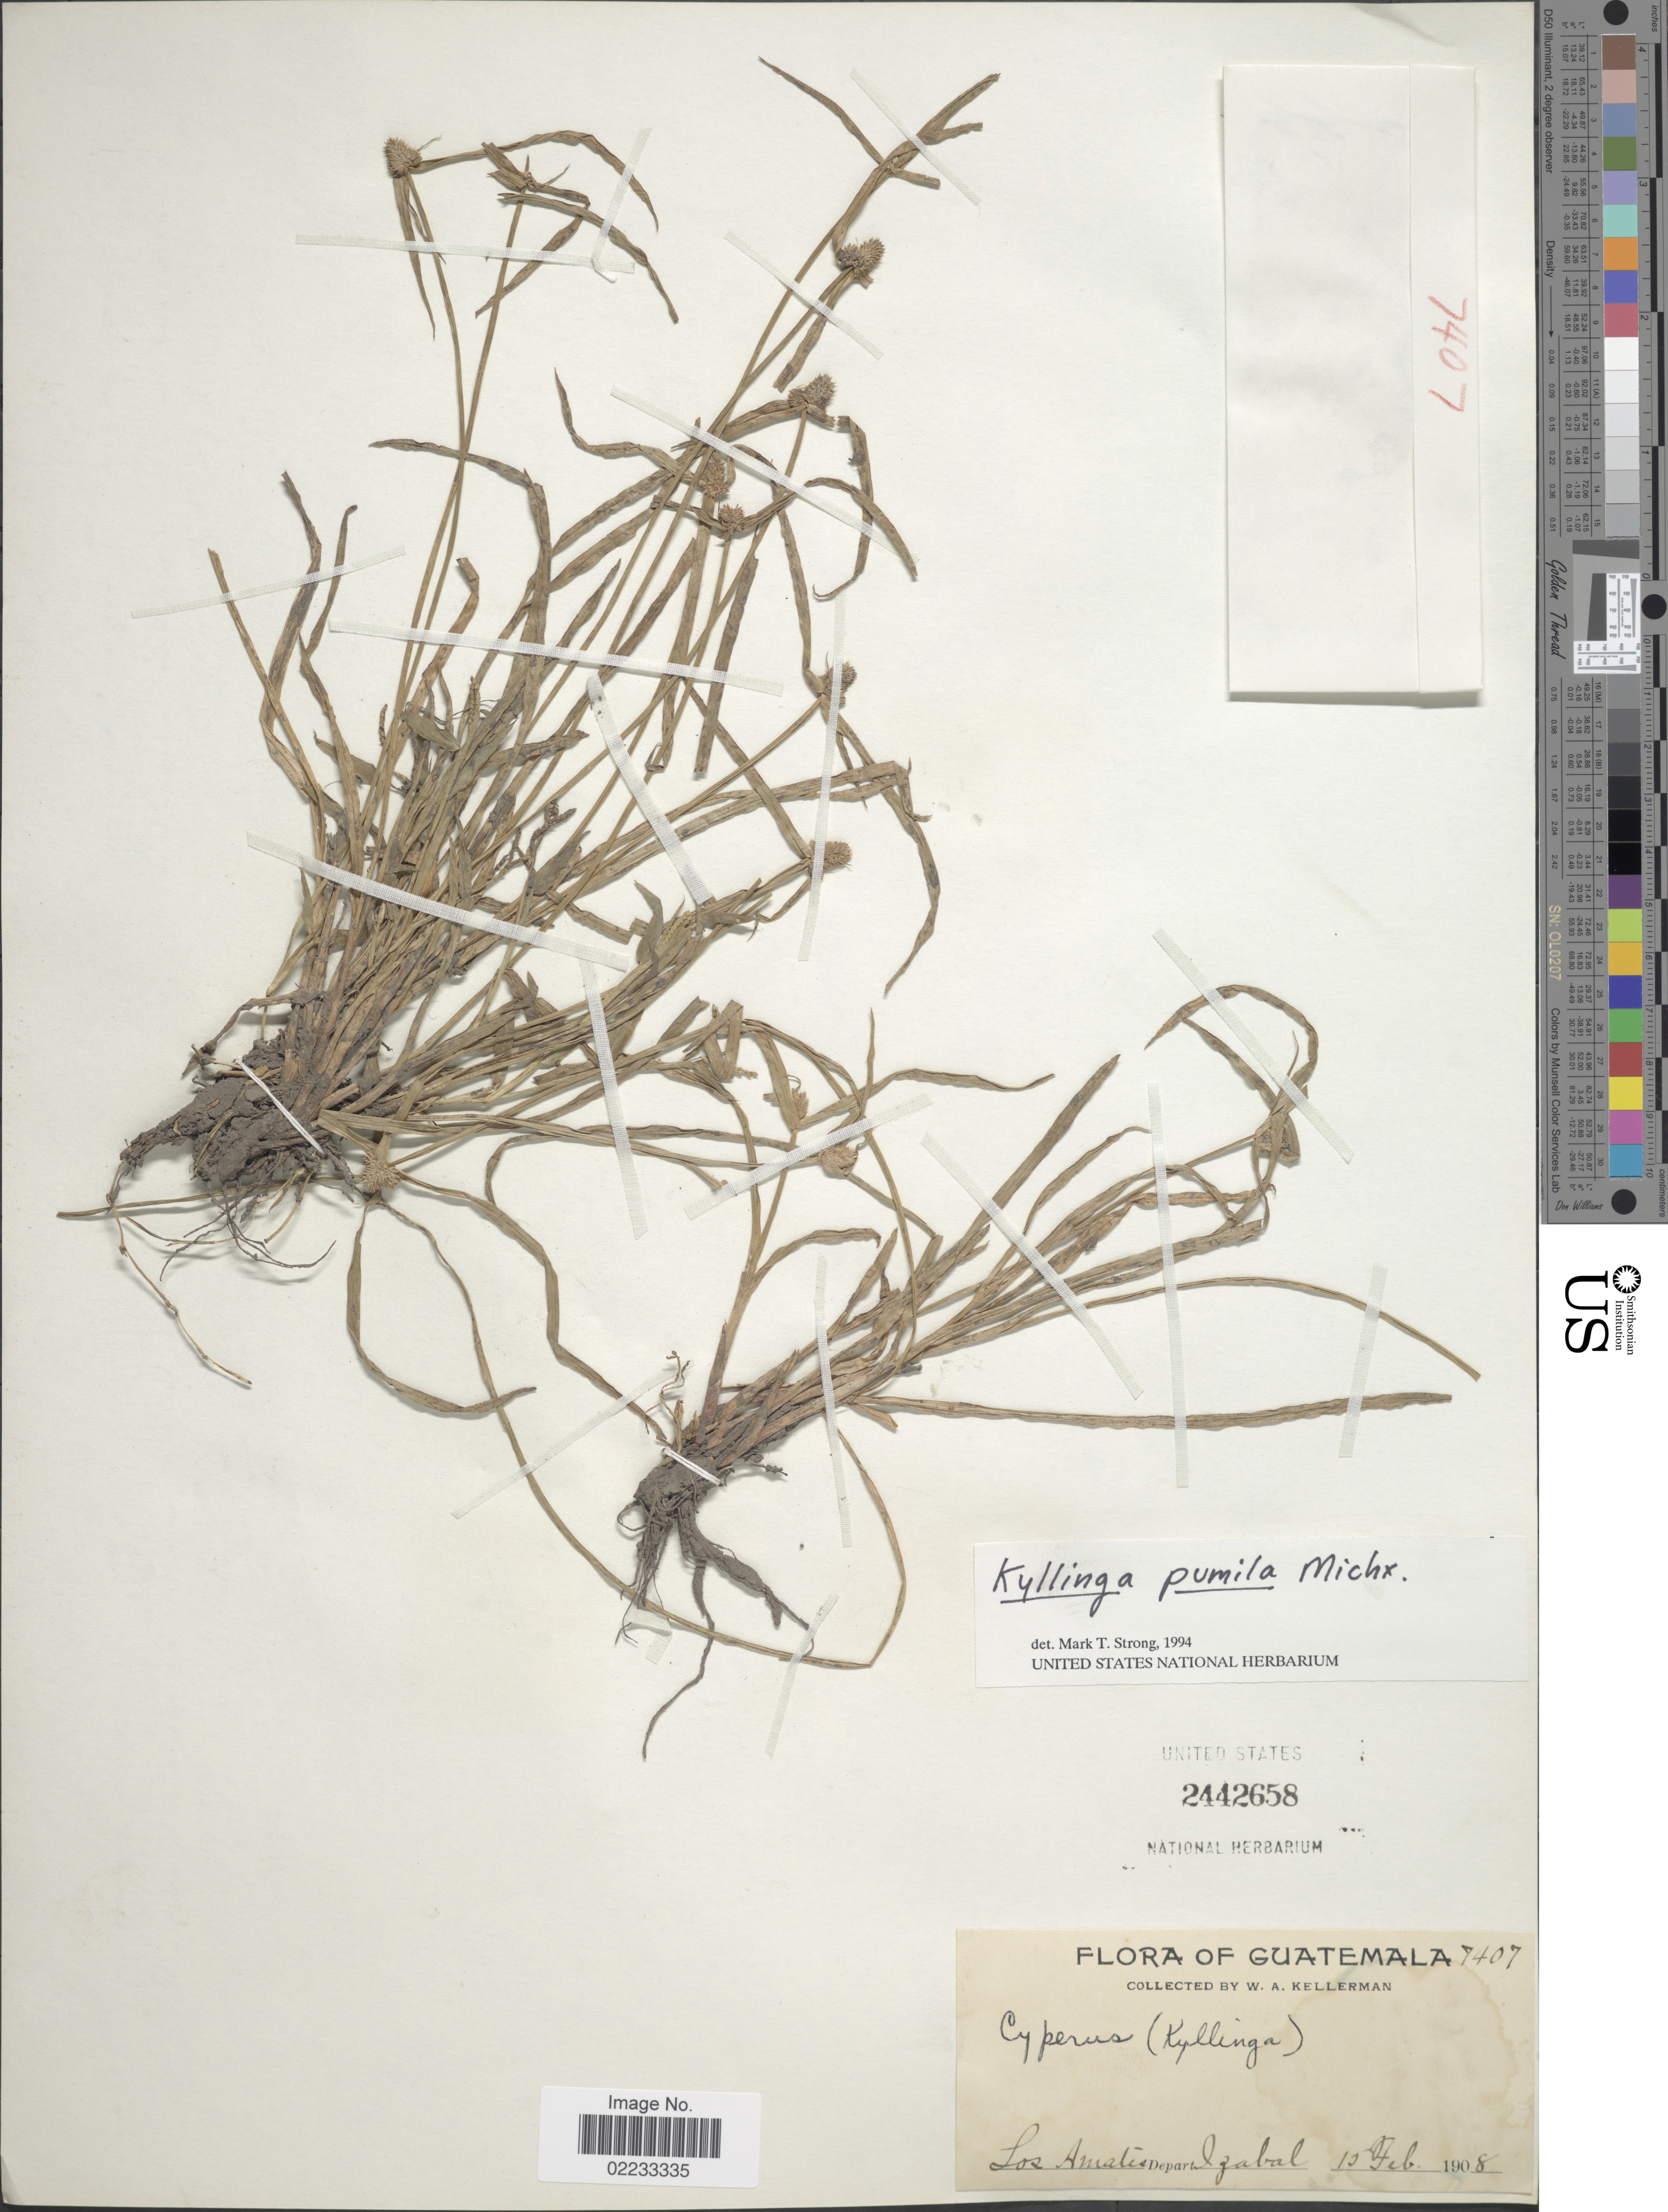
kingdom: Plantae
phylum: Tracheophyta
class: Liliopsida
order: Poales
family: Cyperaceae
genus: Cyperus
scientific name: Cyperus hortensis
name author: (Salzm. ex Steud.) Dorr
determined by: Strong, Mark T., (BOT), Smithsonian Institution - National Museum of Natural History (UNITED STATES)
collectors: W. Kellerman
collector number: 7407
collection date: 1908-02-15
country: Guatemala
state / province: Izabal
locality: Los Amates.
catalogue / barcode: US 2442658